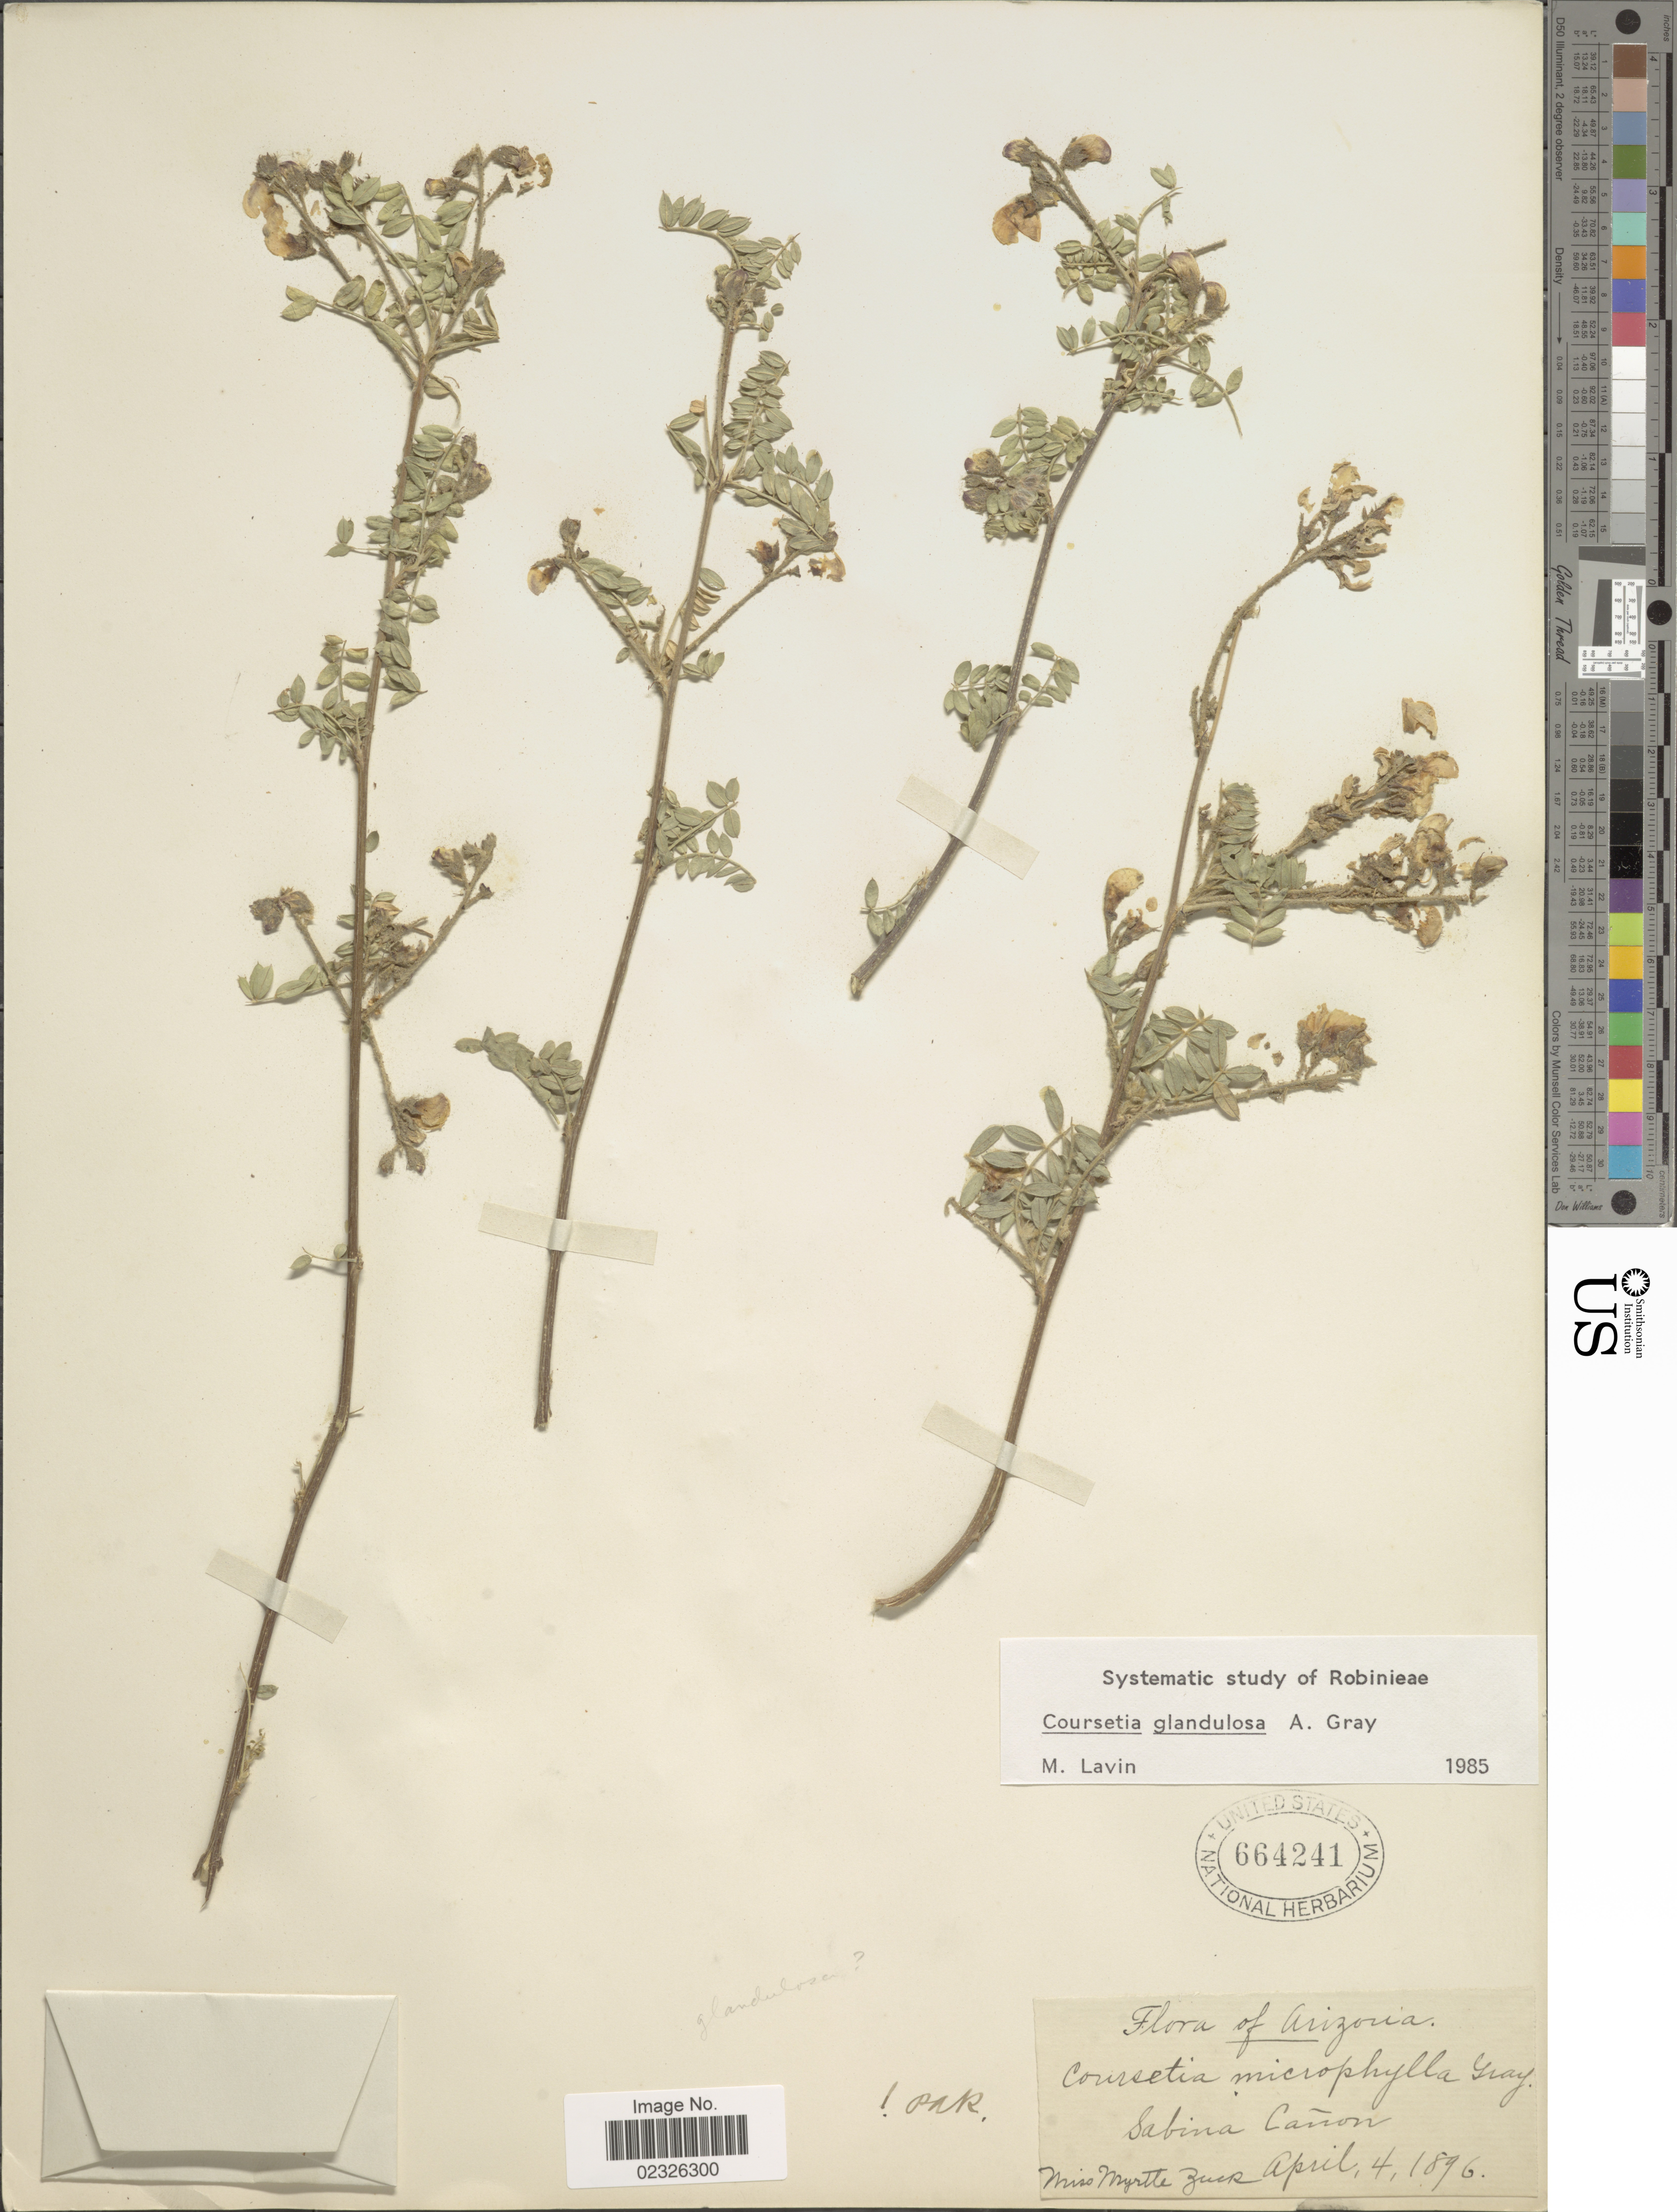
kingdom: Plantae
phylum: Tracheophyta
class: Magnoliopsida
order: Fabales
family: Fabaceae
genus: Coursetia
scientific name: Coursetia glandulosa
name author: A. Gray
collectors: M. Zuck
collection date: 1896-04-04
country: United States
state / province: Arizona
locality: Sabina Canon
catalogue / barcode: US 664241